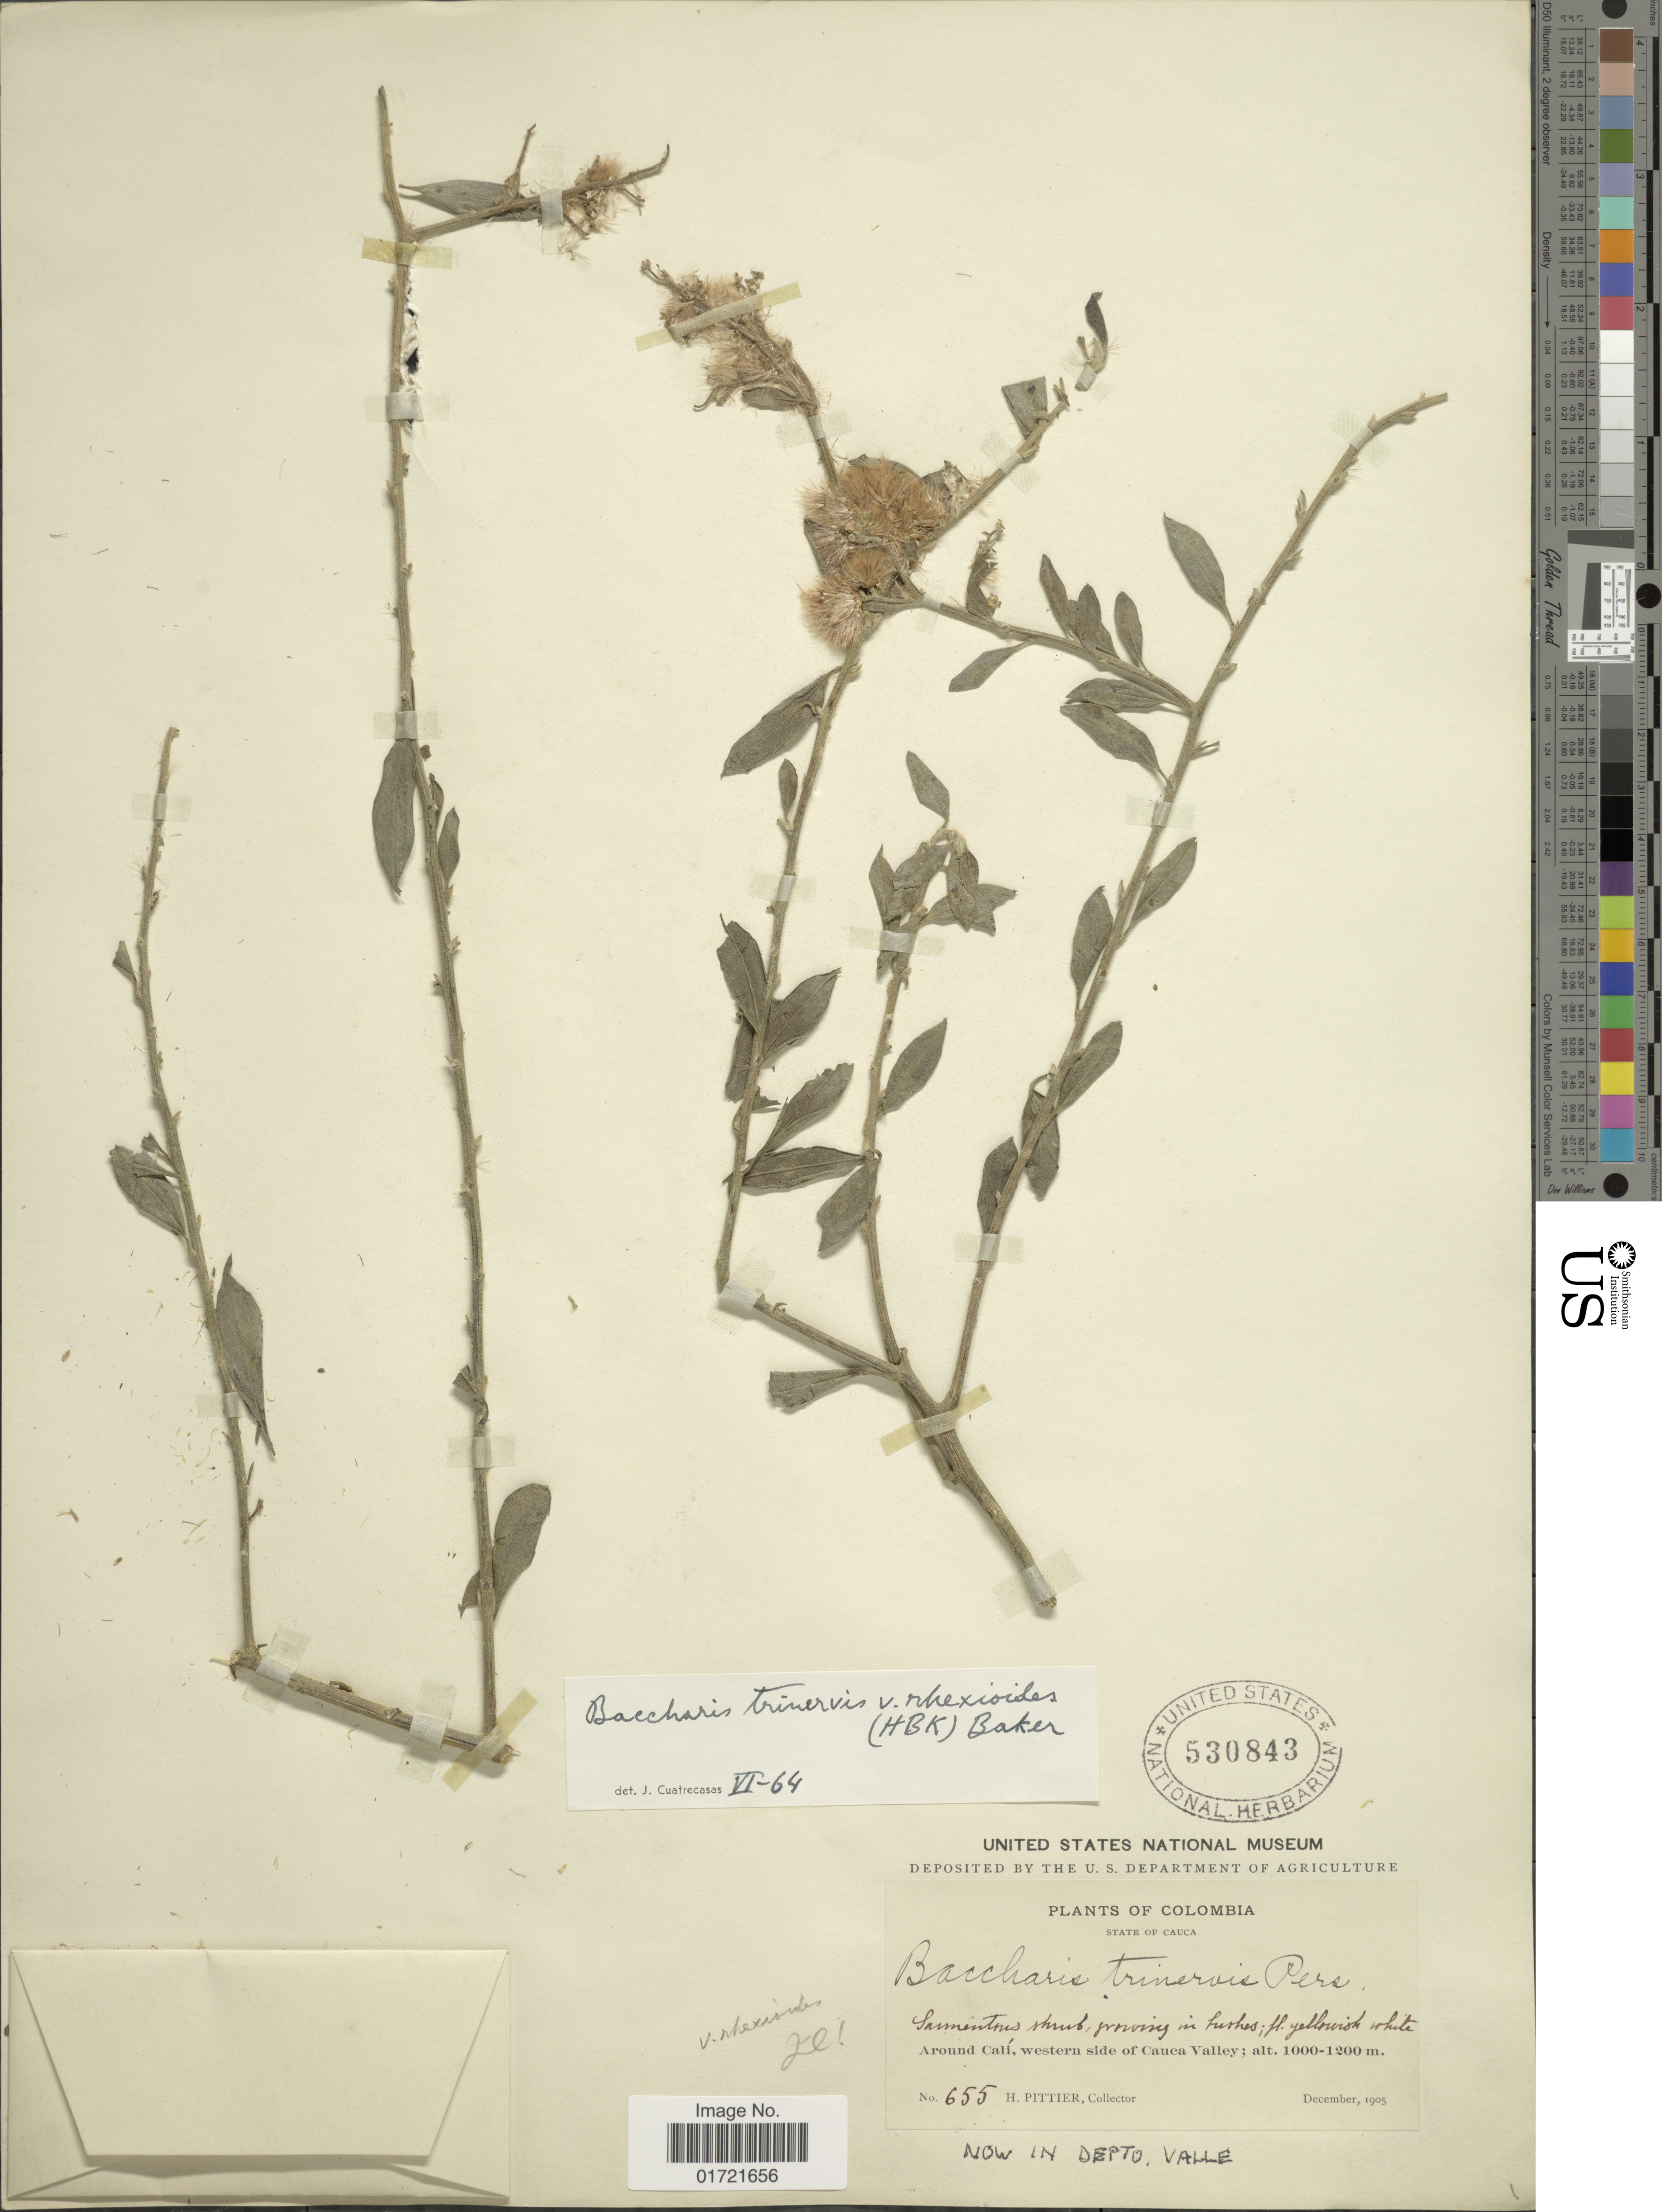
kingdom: Plantae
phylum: Tracheophyta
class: Magnoliopsida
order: Asterales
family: Asteraceae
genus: Baccharis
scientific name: Baccharis trinervis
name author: (Lam.) Pers.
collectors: H. F. Pittier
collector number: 655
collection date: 1905-12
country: Colombia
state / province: Cauca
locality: State of Cauca, Around Cali, western side of Cauca Valley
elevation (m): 1000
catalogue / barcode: US 530843